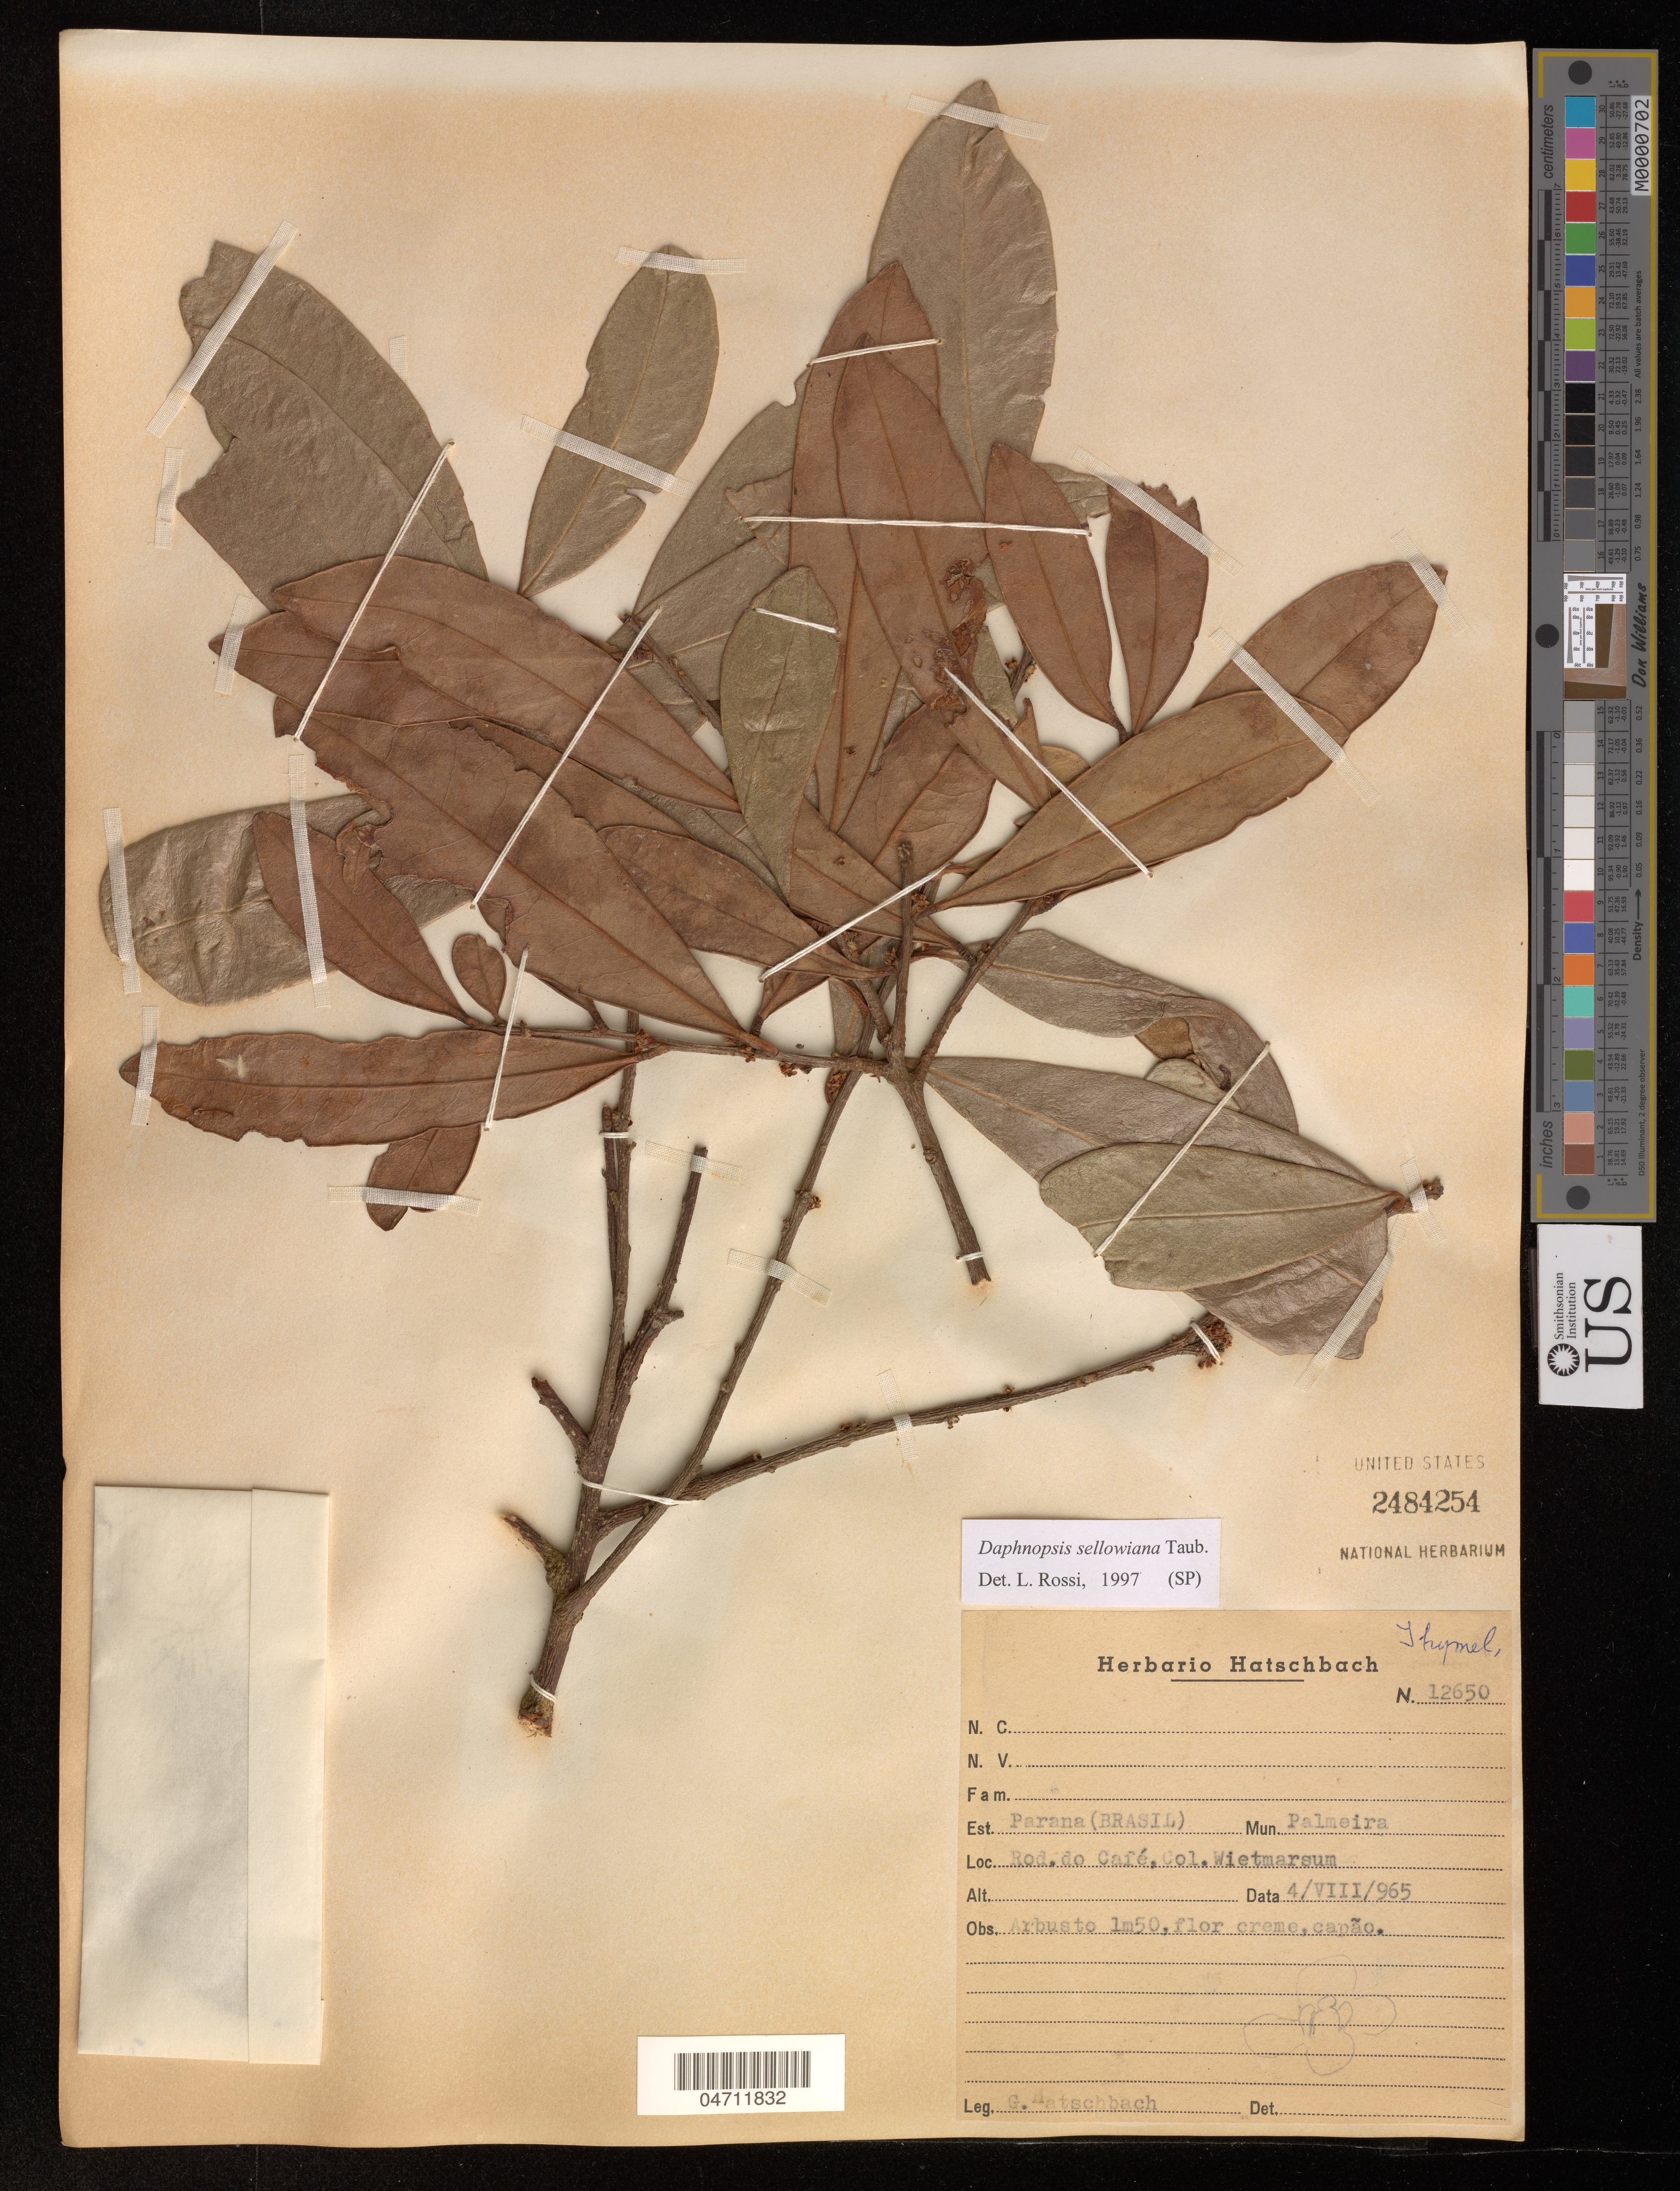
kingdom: Plantae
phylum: Tracheophyta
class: Magnoliopsida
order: Malvales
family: Thymelaeaceae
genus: Daphnopsis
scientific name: Daphnopsis sellowiana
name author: Taub.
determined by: Rossi, L.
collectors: G. Hatschbach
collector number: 12650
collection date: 1965-08-04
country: Brazil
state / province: Paraná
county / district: Palmeira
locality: Wietmarsum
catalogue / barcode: US 2484254